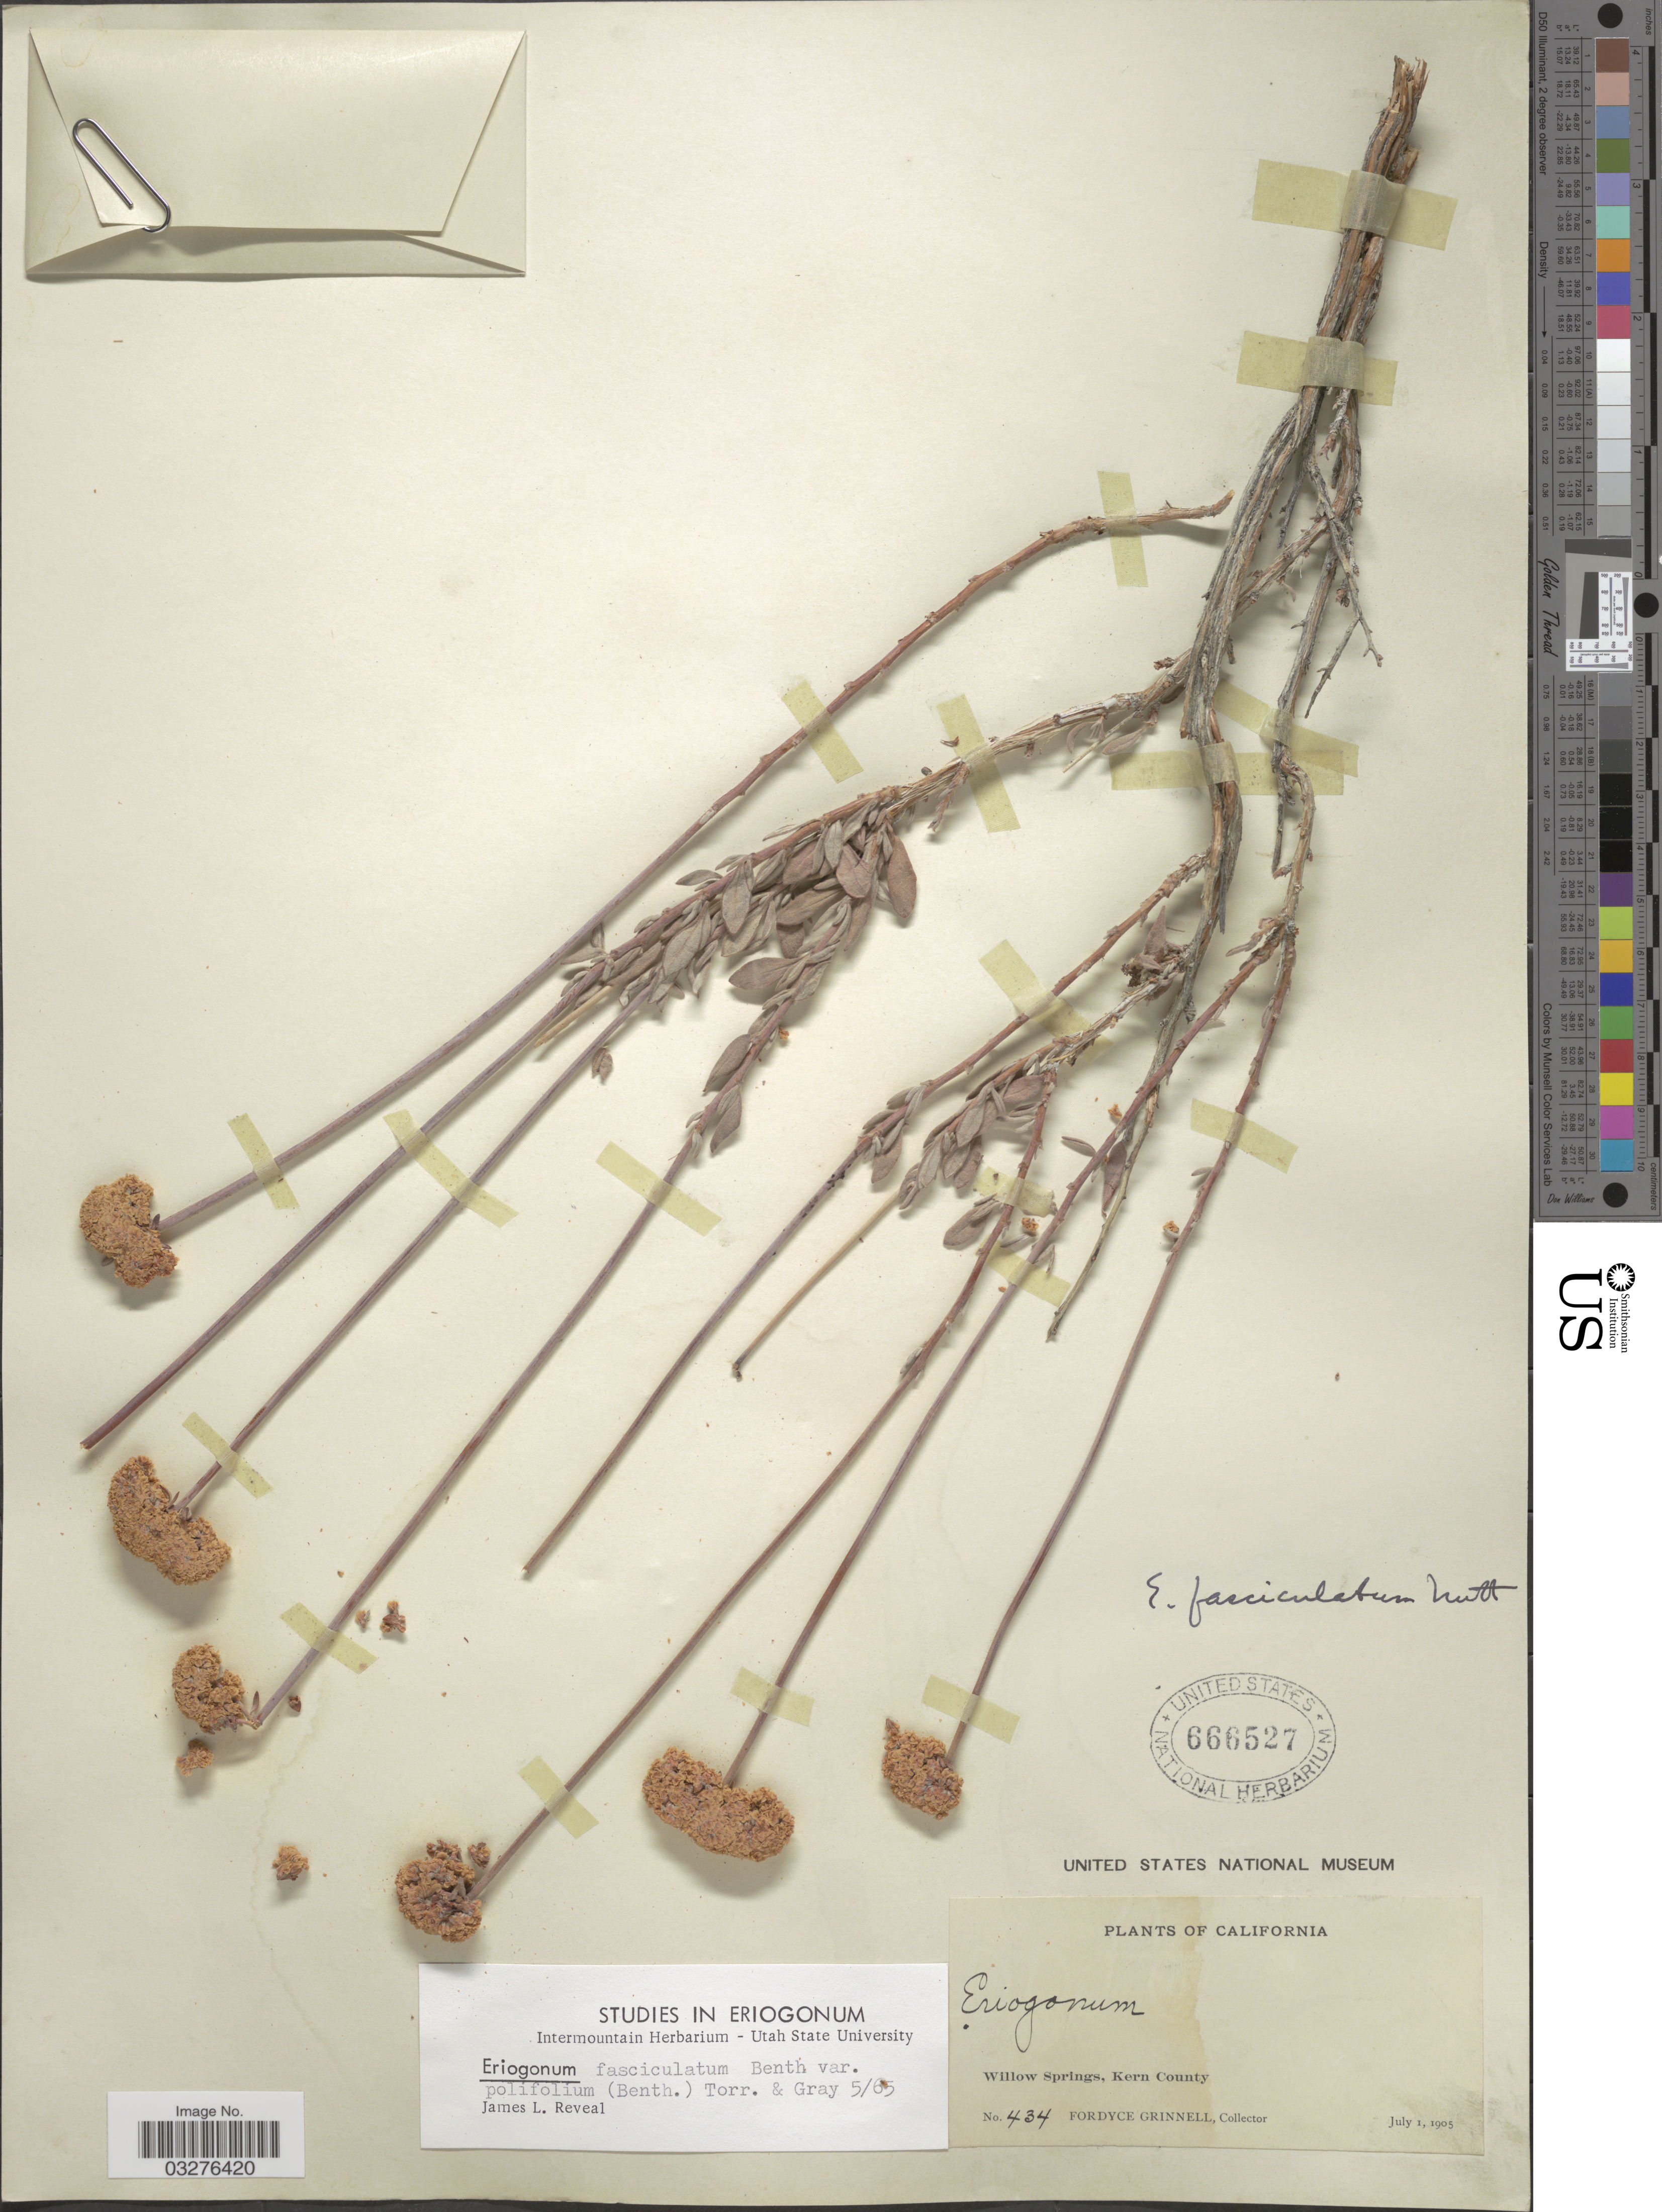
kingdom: Plantae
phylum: Tracheophyta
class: Magnoliopsida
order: Caryophyllales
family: Polygonaceae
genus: Eriogonum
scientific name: Eriogonum fasciculatum var. polifolium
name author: (Benth.) Torr. & A. Gray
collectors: F. Grinnell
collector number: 434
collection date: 1905-07-01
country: United States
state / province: California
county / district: Kern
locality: Willow Springs, Kern County.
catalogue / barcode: US 666527